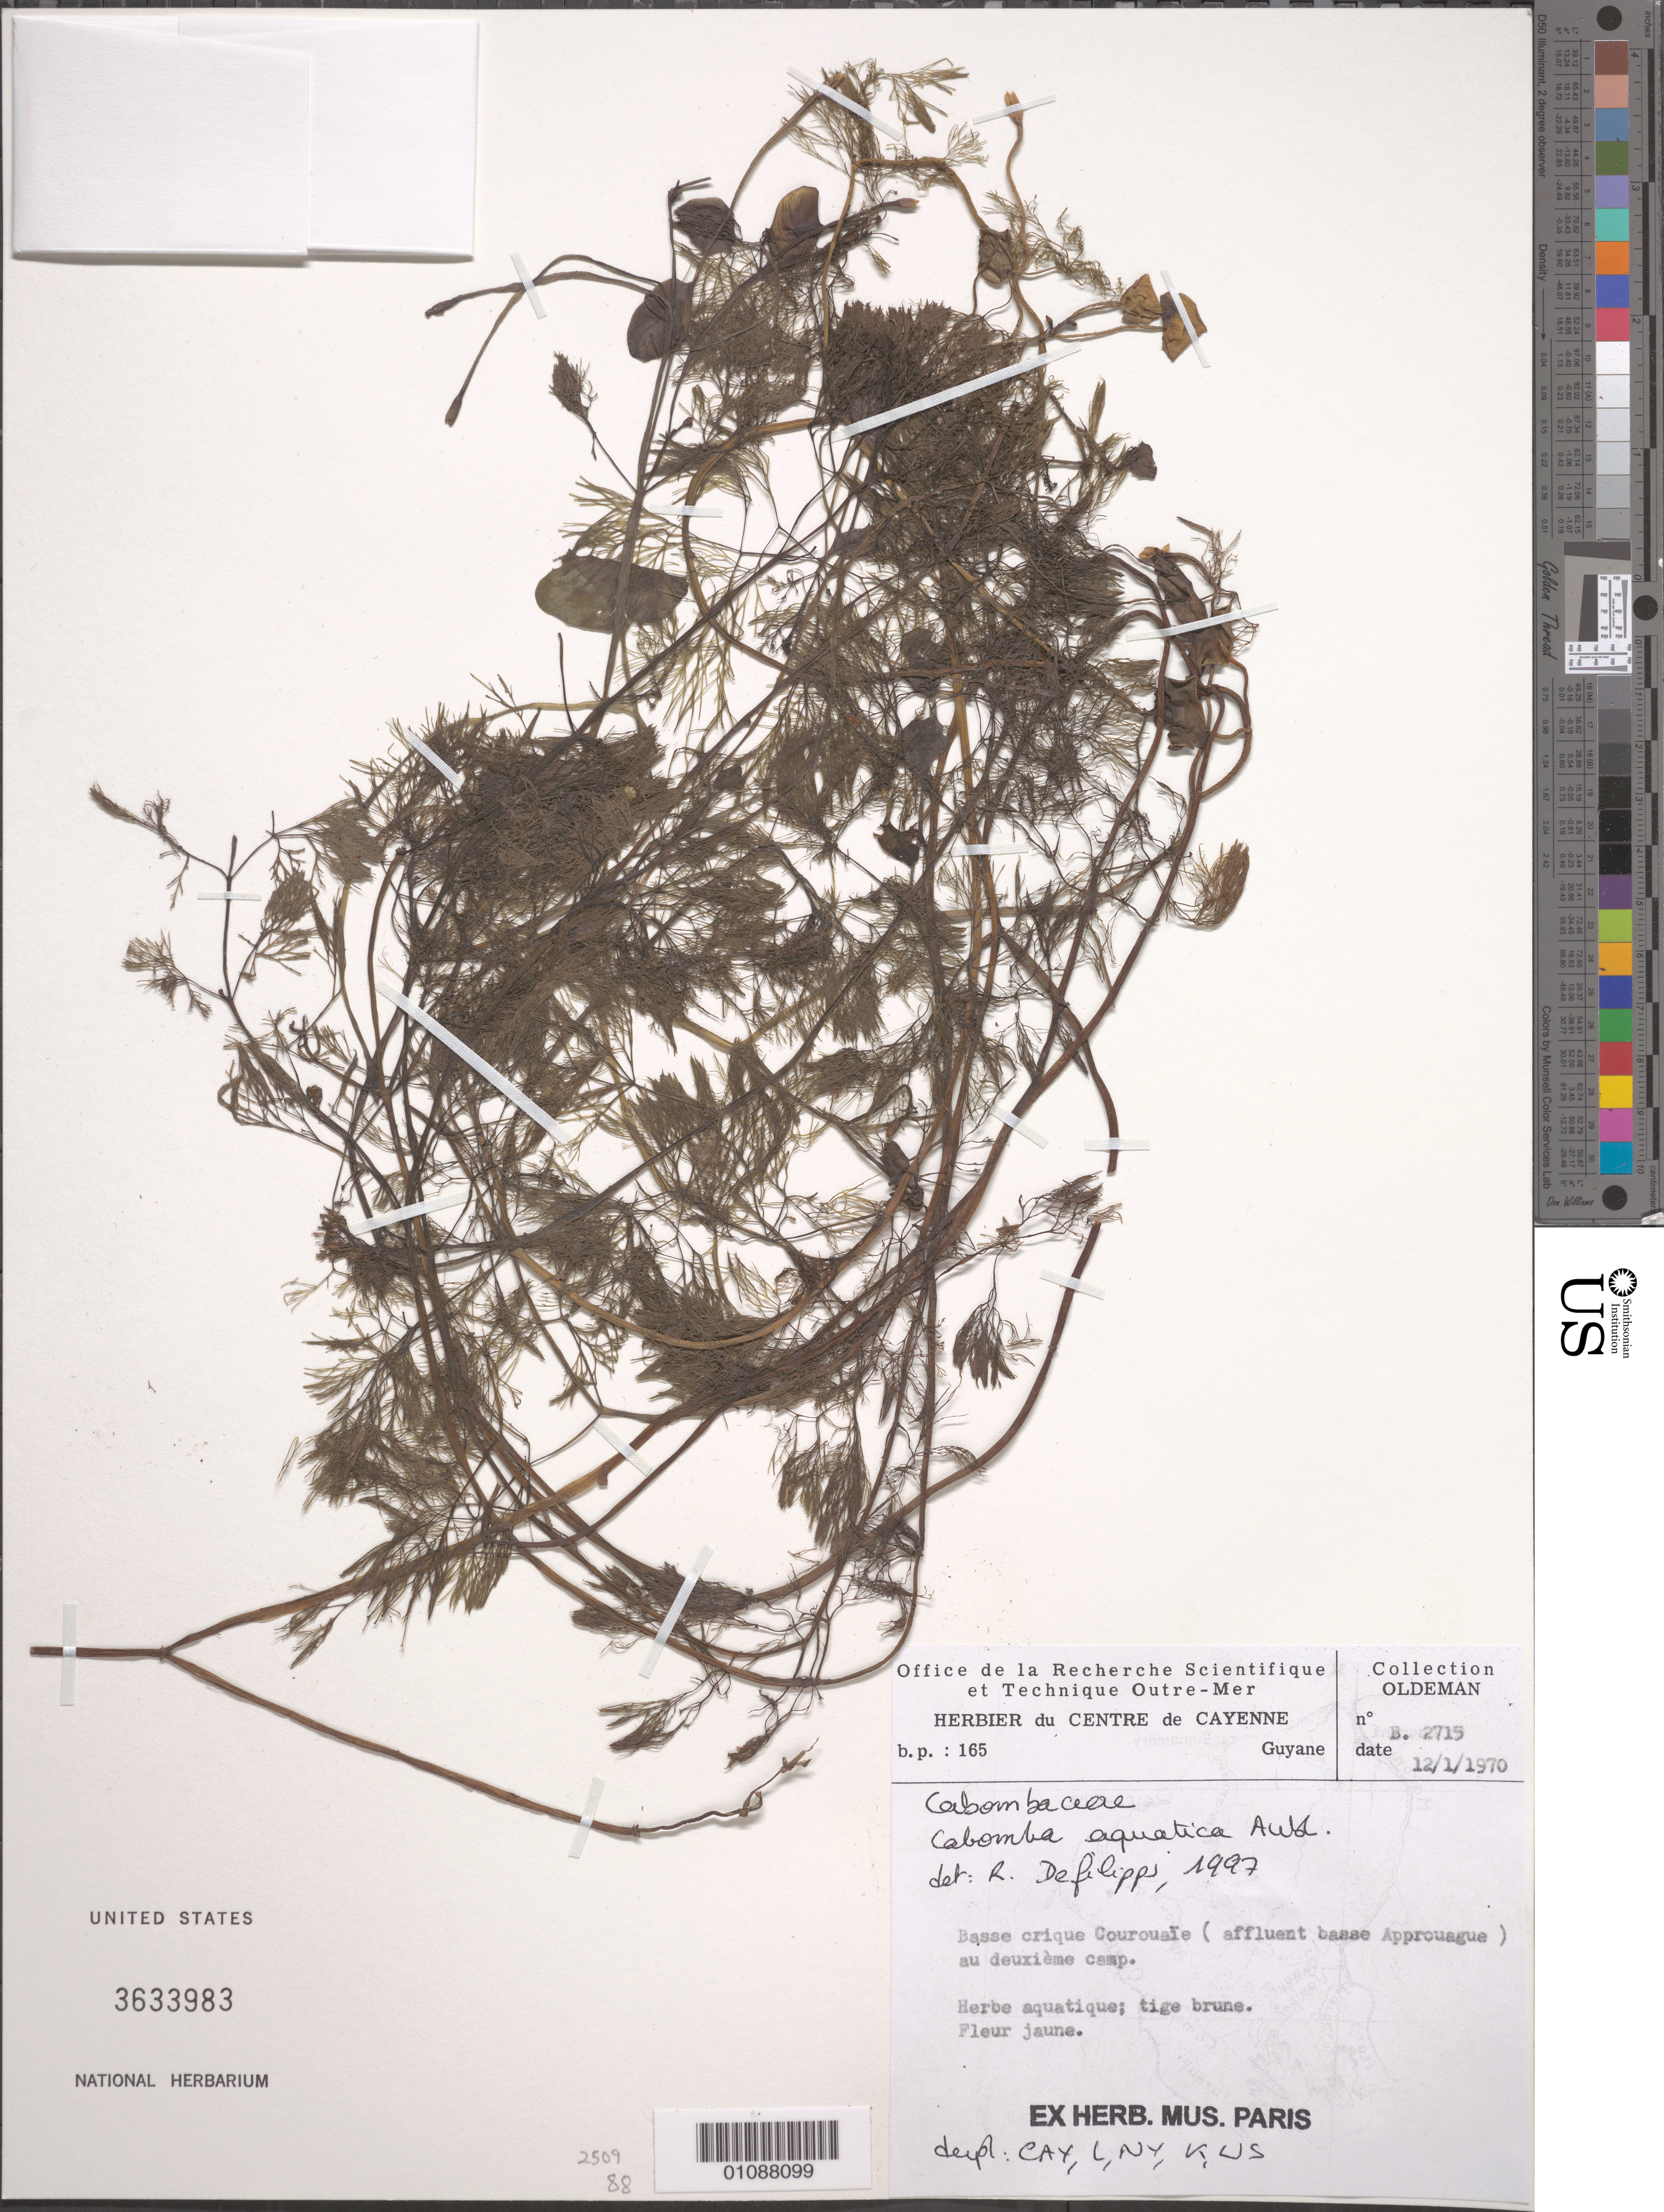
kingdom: Plantae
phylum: Tracheophyta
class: Magnoliopsida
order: Nymphaeales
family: Cabombaceae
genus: Cabomba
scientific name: Cabomba aquatica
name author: Aubl.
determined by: DeFilipps, R. A.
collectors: R. Oldeman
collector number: B 2715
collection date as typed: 12-Jan-70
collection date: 1970-01-12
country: French Guiana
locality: Basse crique Courouaïe (affluent basse Approuague)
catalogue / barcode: US 3633983